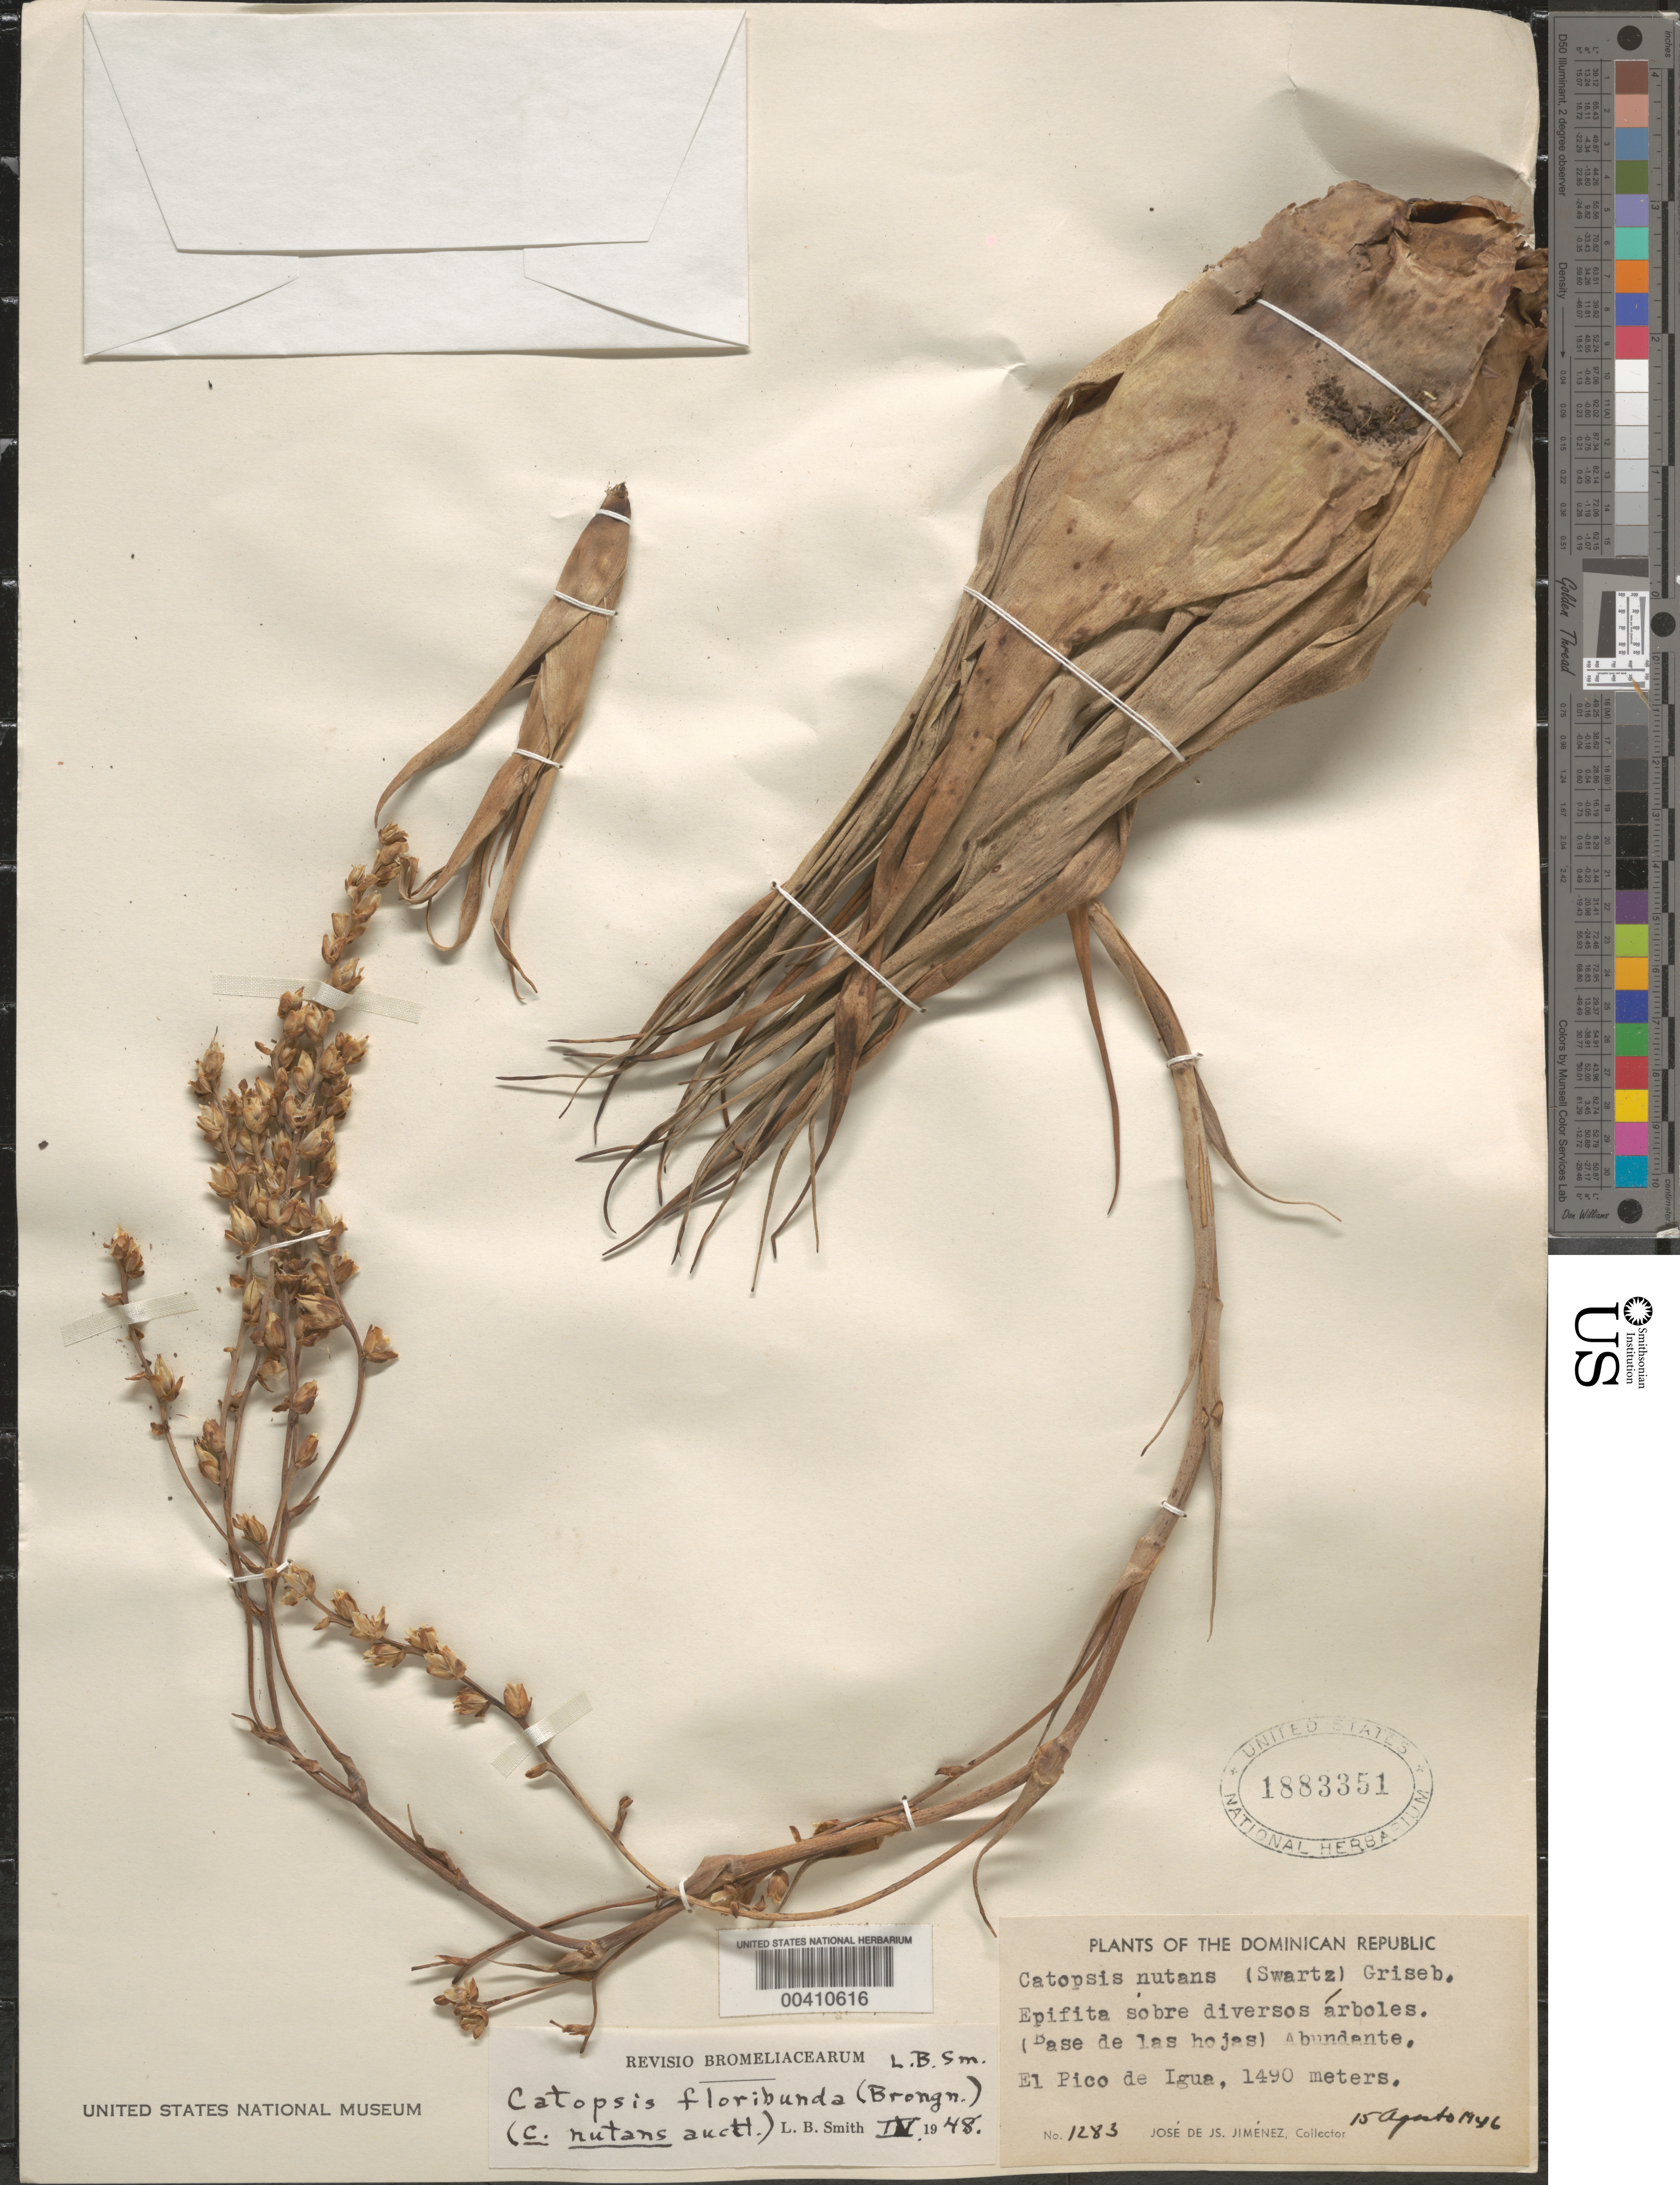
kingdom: Plantae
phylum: Tracheophyta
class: Liliopsida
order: Poales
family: Bromeliaceae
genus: Catopsis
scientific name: Catopsis floribunda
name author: L.B. Sm.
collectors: J. J. Jiménez Almonte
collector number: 1283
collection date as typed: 15 Aug 1946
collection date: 1946-08-15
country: Dominican Republic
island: Hispaniola Island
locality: El pico de igua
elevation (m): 1490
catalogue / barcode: US 1883351